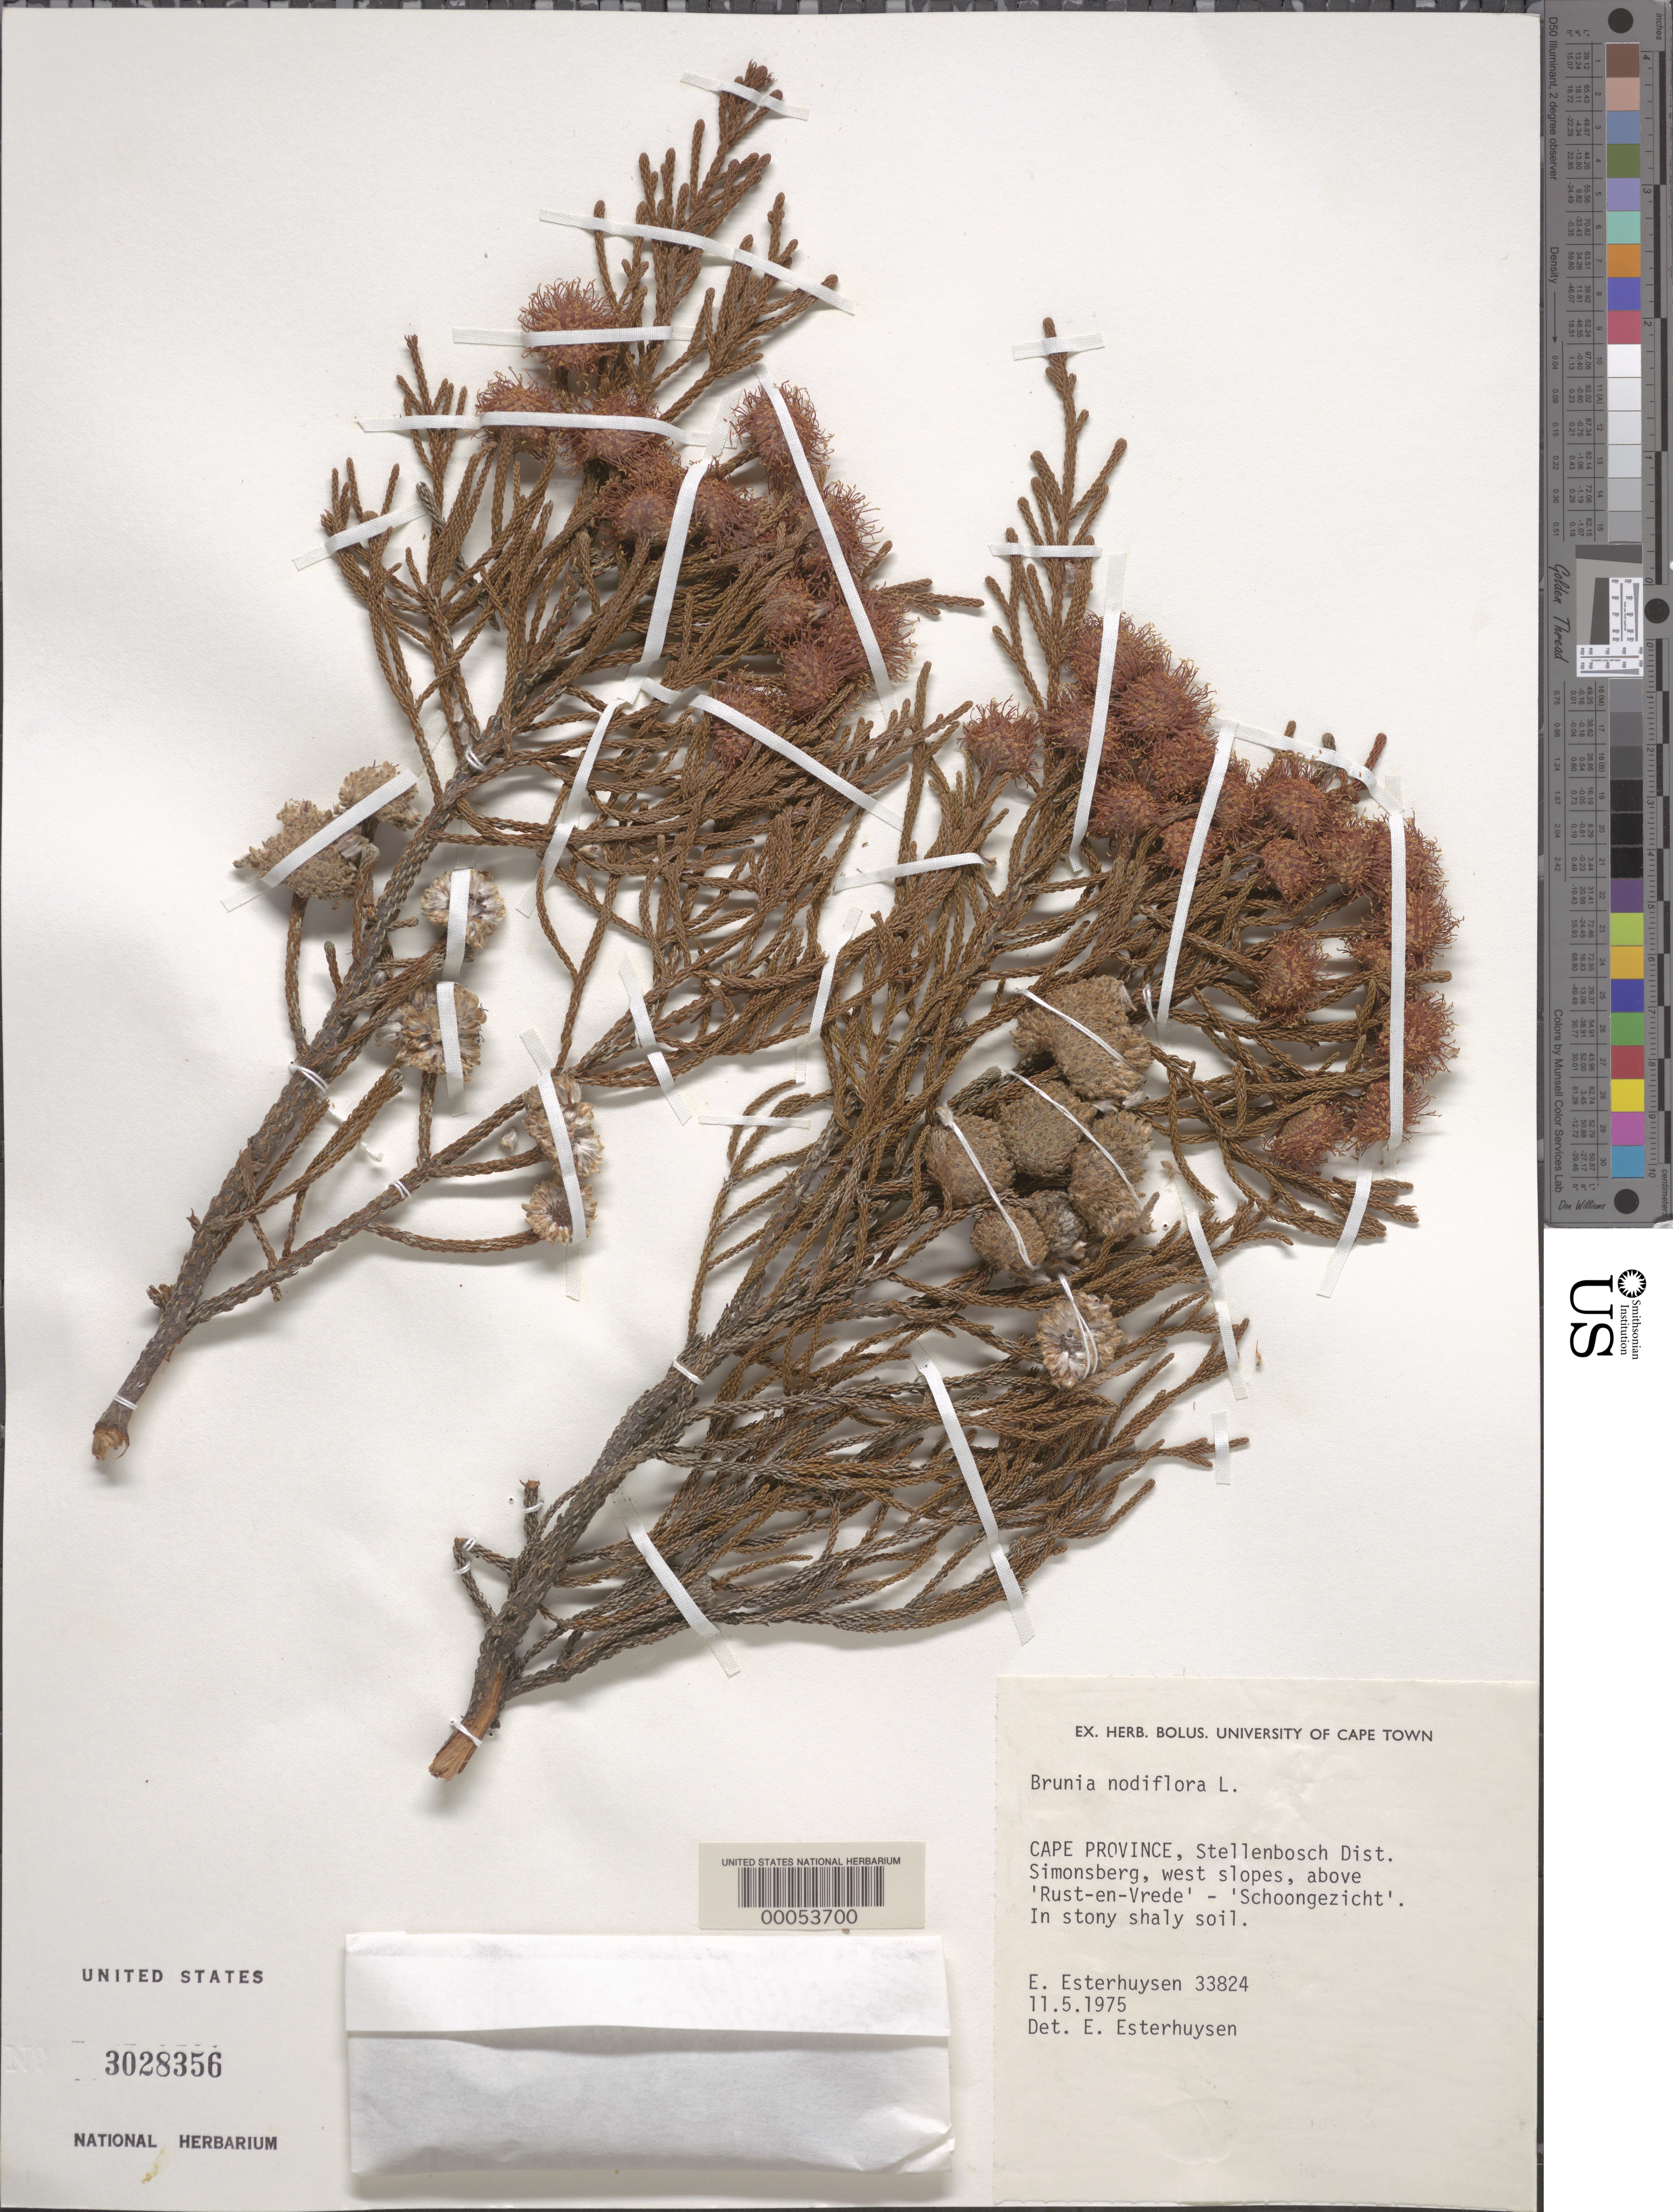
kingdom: Plantae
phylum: Tracheophyta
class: Magnoliopsida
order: Bruniales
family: Bruniaceae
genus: Brunia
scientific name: Brunia noduliflora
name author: Goldblatt & J.C. Manning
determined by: Strong, Mark T., (BOT), Smithsonian Institution - National Museum of Natural History (UNITED STATES)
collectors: E. E. Esterhuysen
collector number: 33824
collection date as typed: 11 May 1975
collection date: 1975-05-11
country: South Africa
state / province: Western Cape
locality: Stellenbosch district, simonsberg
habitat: Stony shaley soil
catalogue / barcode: US 3028356